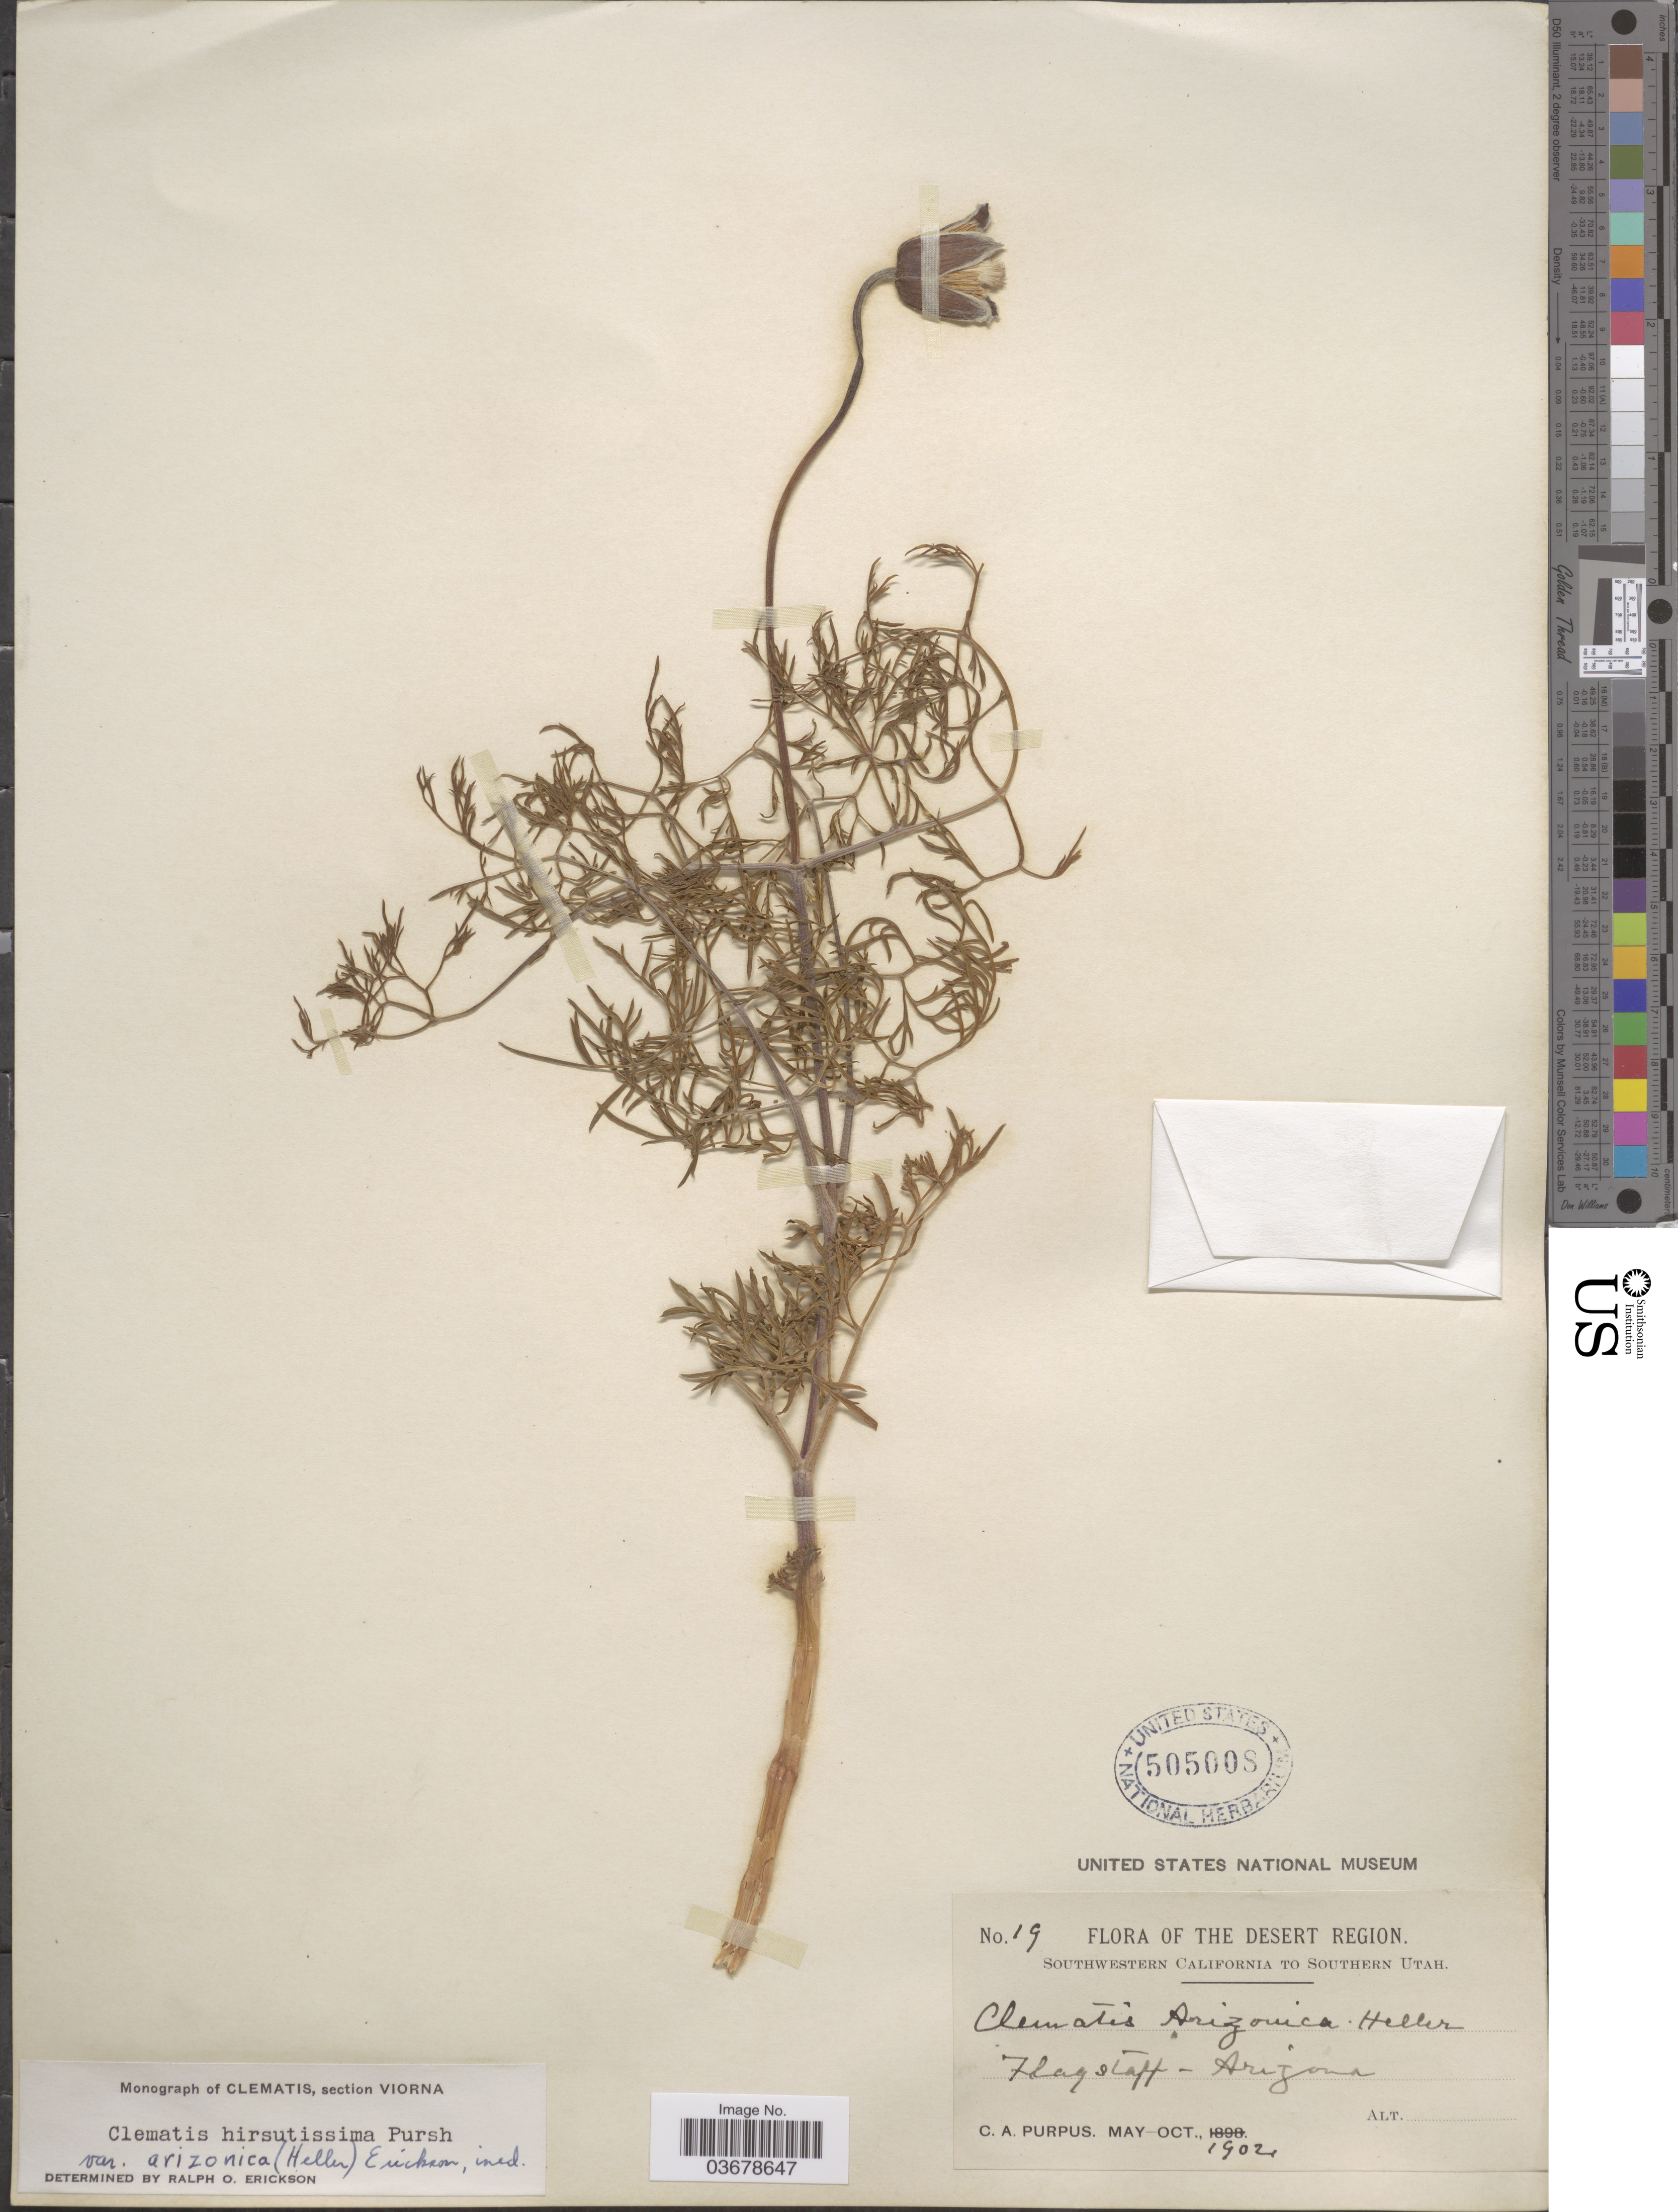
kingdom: Plantae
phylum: Tracheophyta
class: Magnoliopsida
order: Ranunculales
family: Ranunculaceae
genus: Clematis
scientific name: Clematis viorna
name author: L.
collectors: C. A. Purpus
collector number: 19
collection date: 1902-05/1902-10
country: United States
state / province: Arizona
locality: The Desert Region. Flagstaff.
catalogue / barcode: US 505008